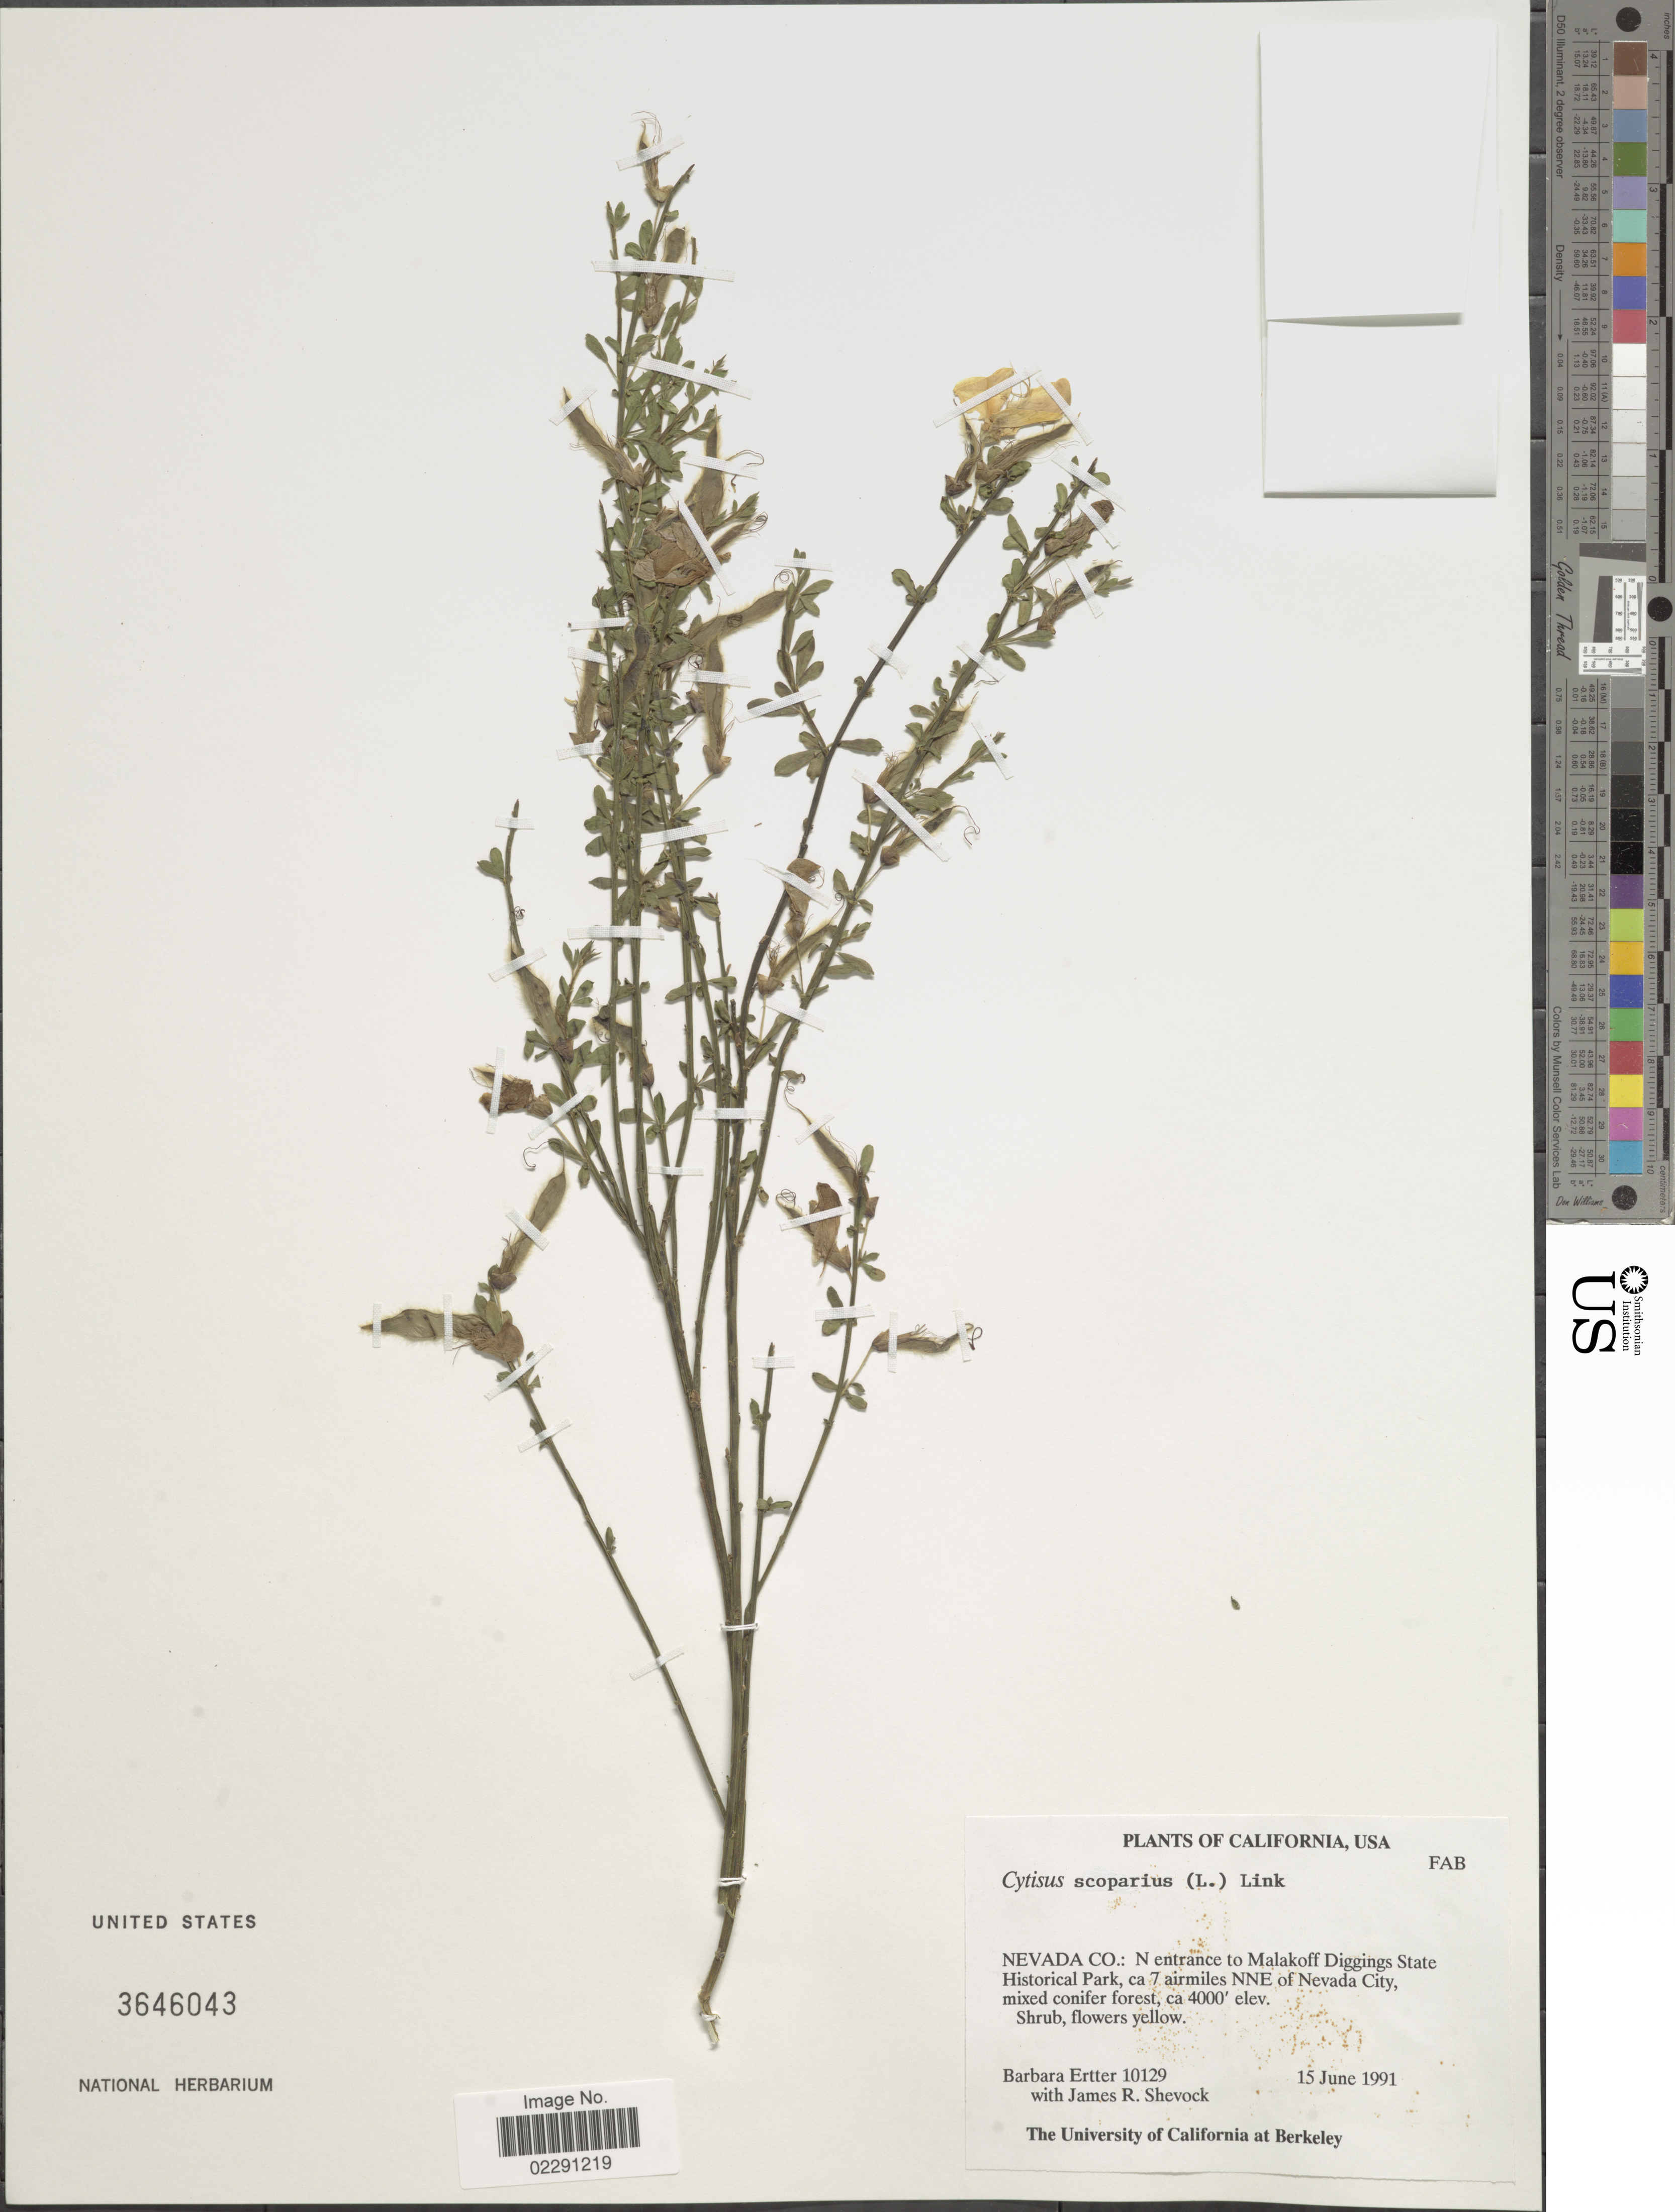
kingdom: Plantae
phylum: Tracheophyta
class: Magnoliopsida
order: Fabales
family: Fabaceae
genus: Cytisus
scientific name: Cytisus scoparius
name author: (L.) Link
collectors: B. Ertter & J. R. Shevock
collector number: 10129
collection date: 1991-06-15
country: United States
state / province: California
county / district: Nevada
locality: Nevada Co.: N entrance to malakoff Diggings State Historical Park, ca 7 airmiles NNE of Nevada City.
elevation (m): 1219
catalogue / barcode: US 3646043